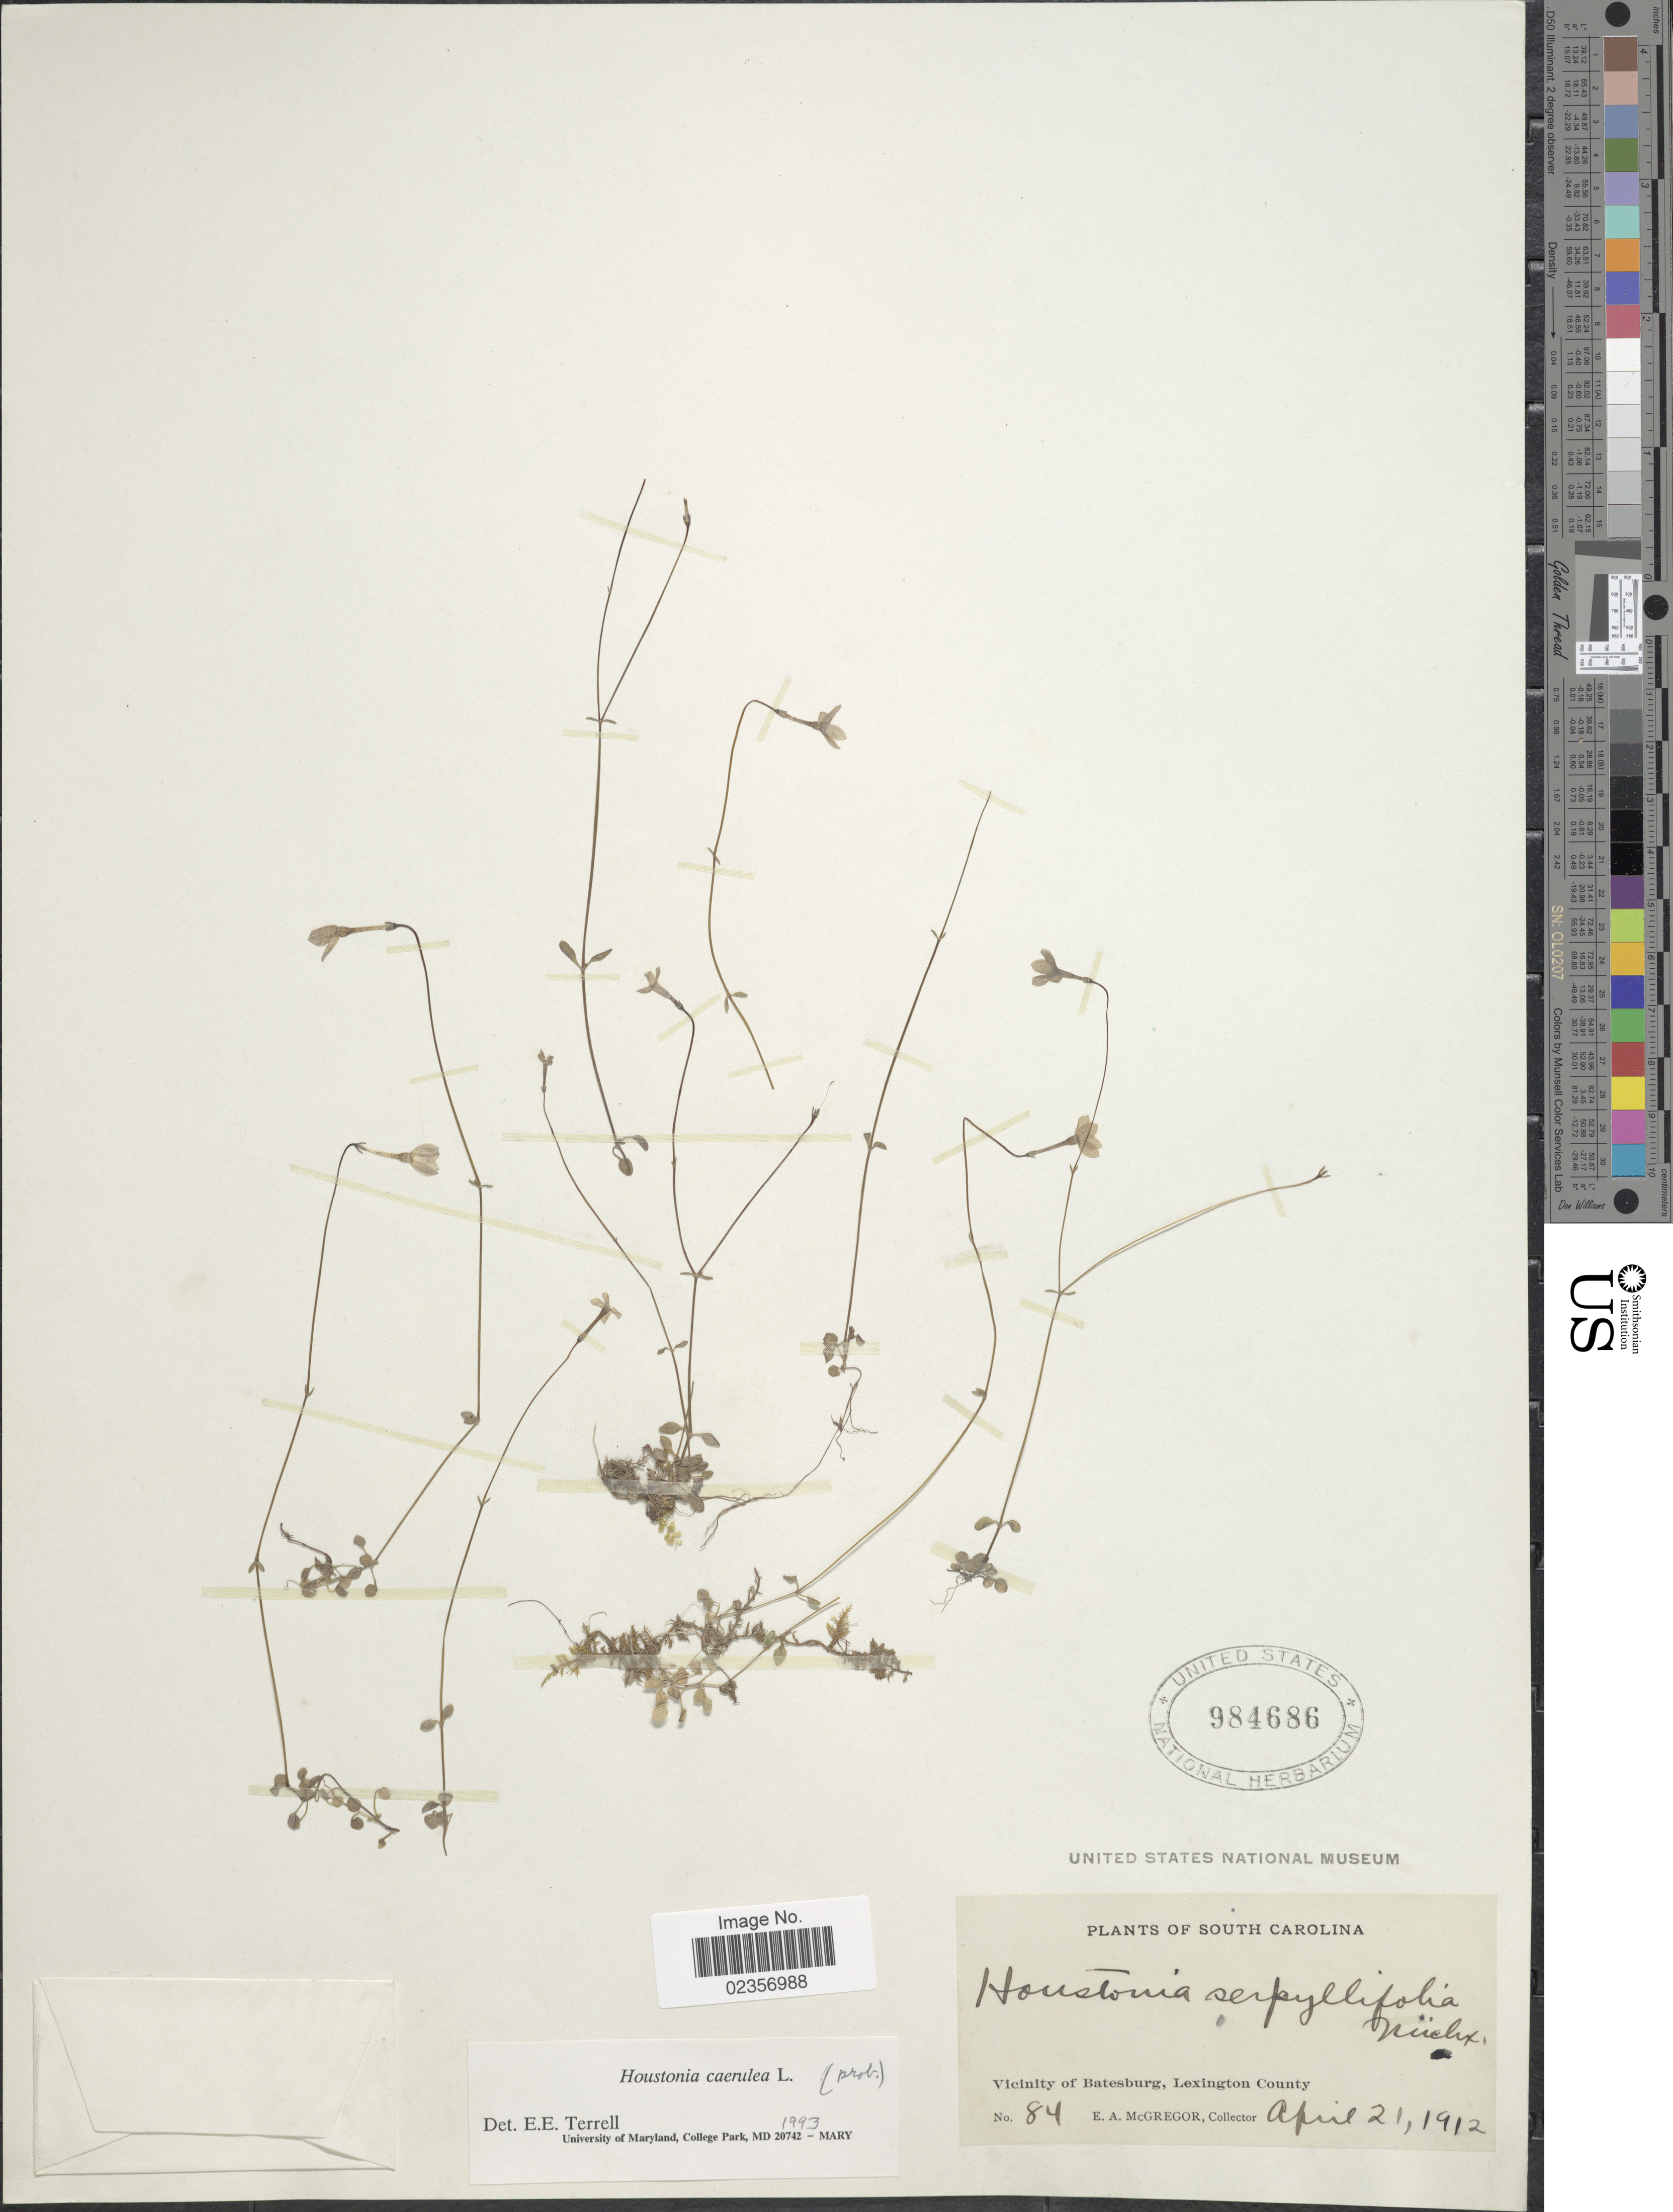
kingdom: Plantae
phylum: Tracheophyta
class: Magnoliopsida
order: Gentianales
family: Rubiaceae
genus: Houstonia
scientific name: Houstonia caerulea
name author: L.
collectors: E. A. McGregor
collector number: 84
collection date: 1912-04-21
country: United States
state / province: South Carolina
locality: Vicinity of Batesburg, Lexington County.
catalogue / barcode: US 984686